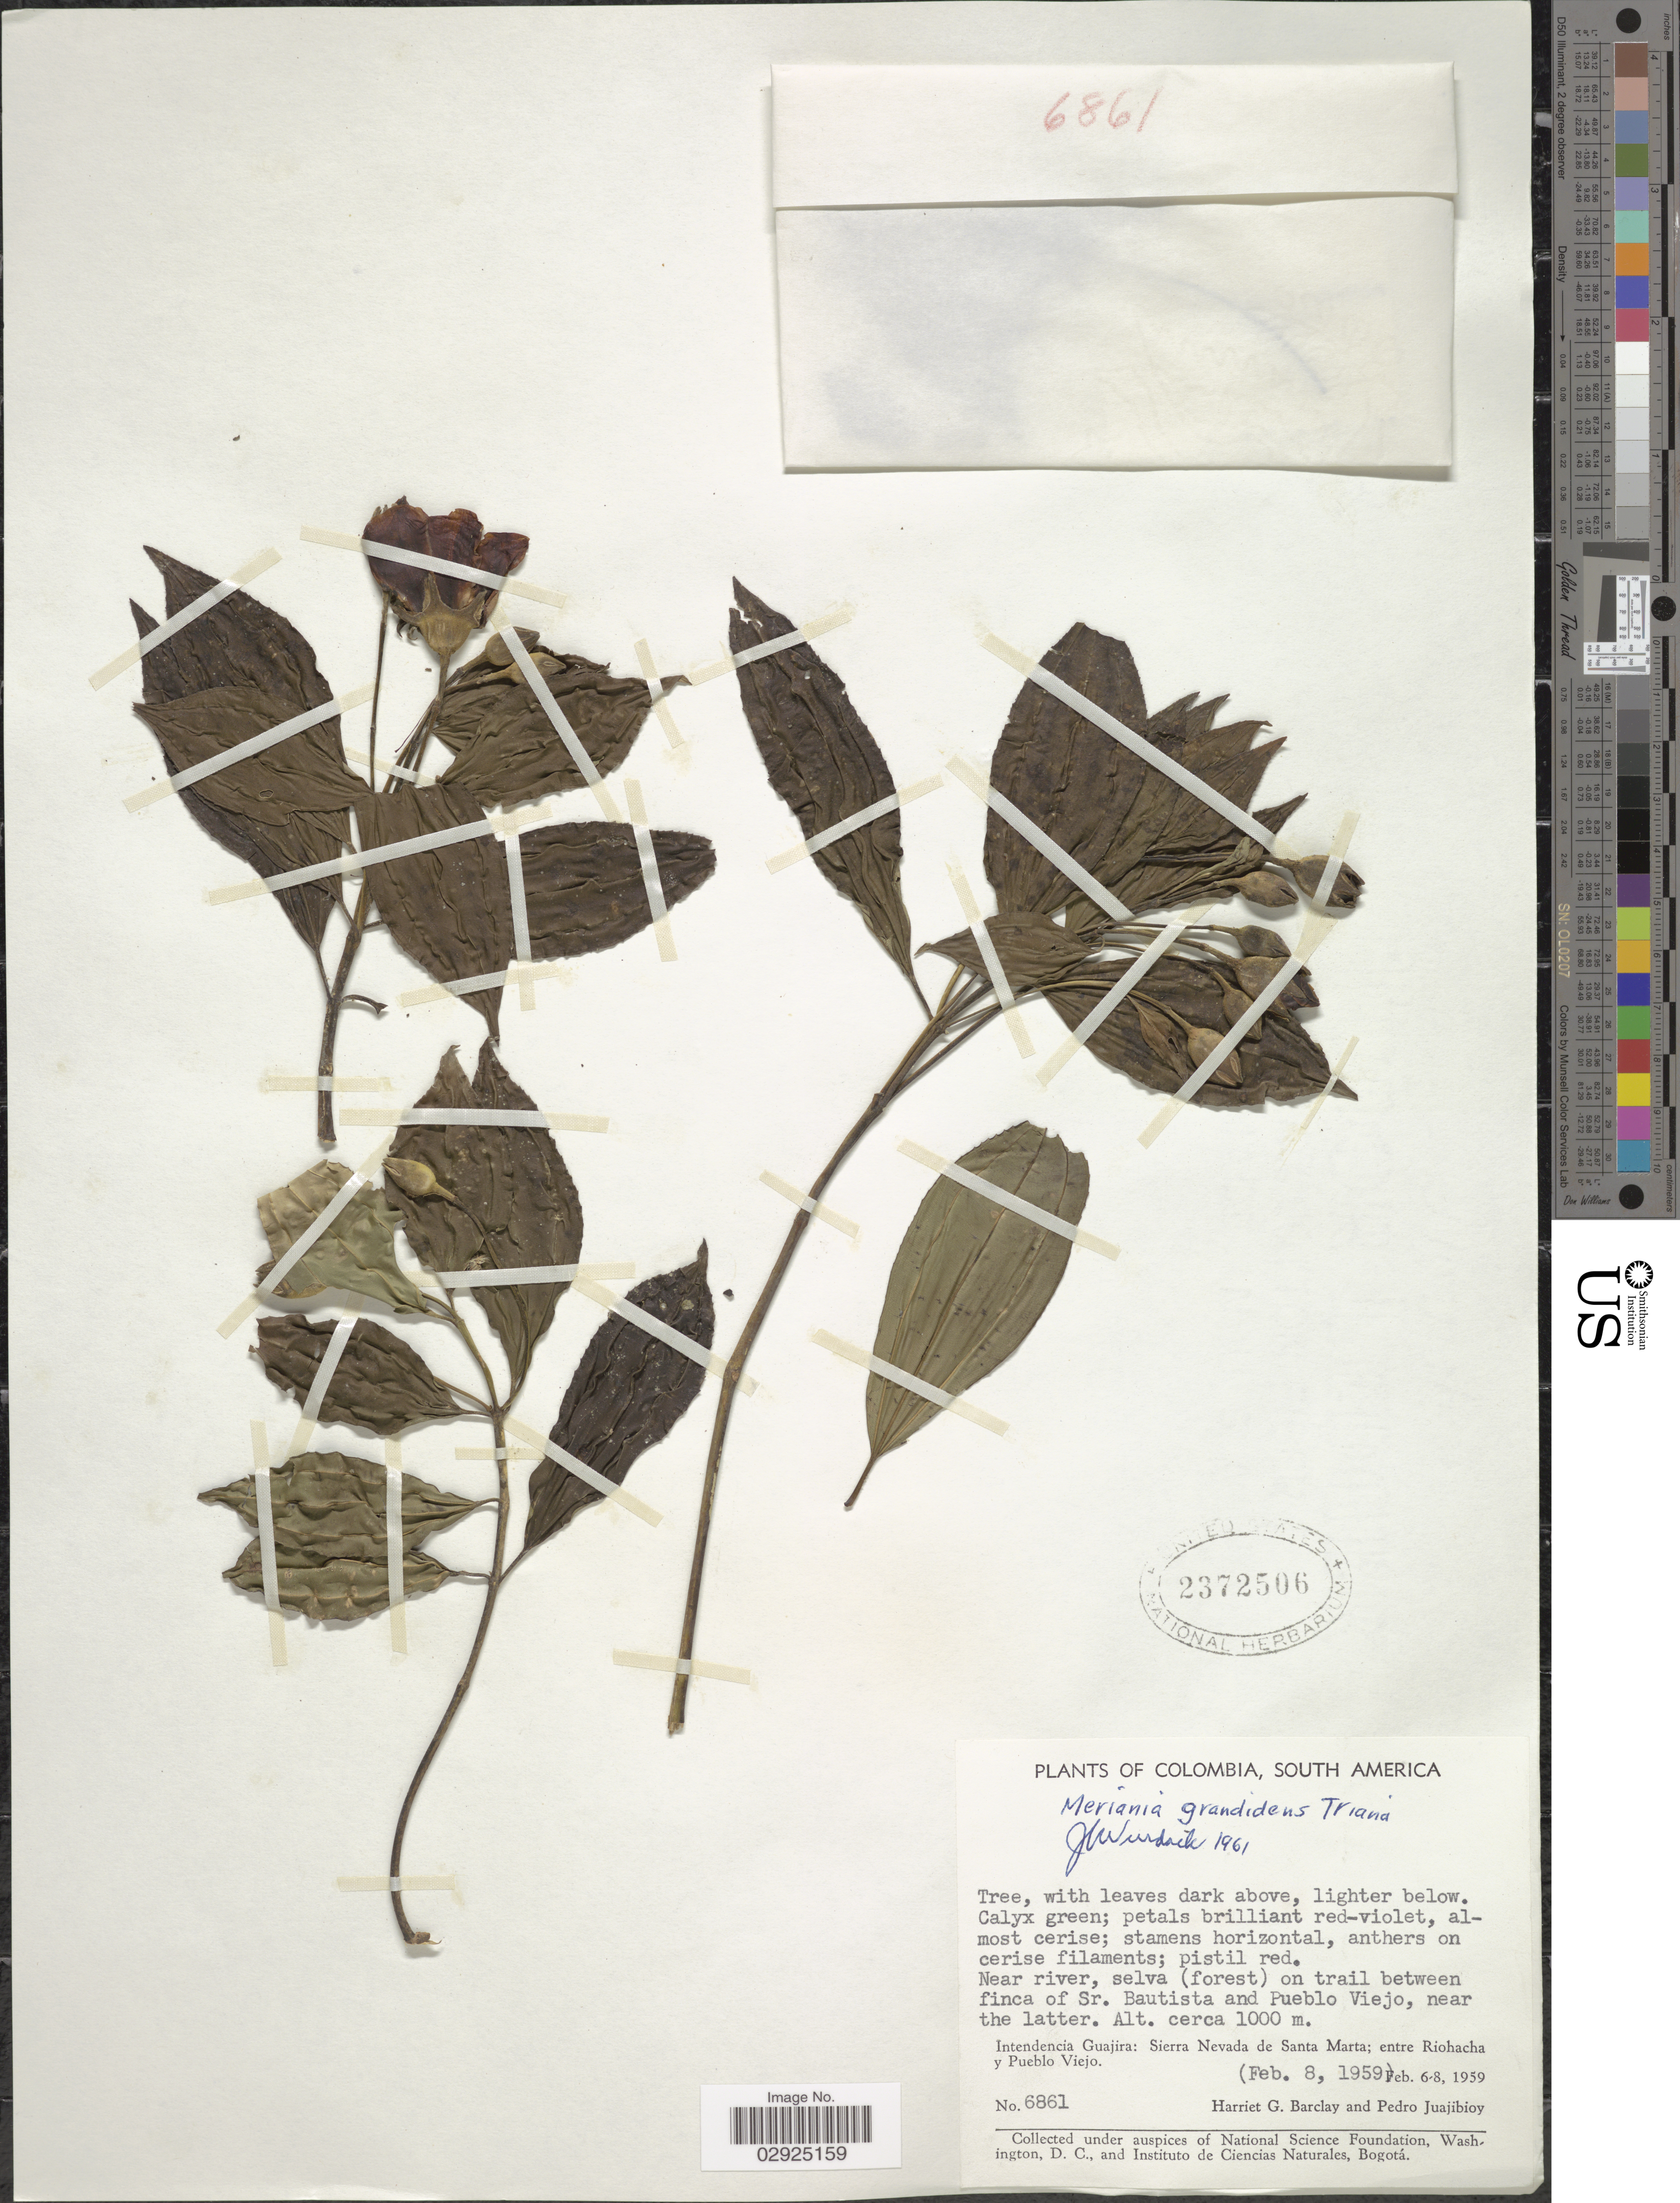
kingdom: Plantae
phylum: Tracheophyta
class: Magnoliopsida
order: Myrtales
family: Melastomataceae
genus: Meriania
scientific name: Meriania grandidens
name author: Triana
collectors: H. G. Barclay & P. Juajibioy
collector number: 6861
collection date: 1959-02-08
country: Colombia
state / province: La Guajira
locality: Near river, selva (forest) on trail between finca of Sr. Bautista and Pueblo Viejo, near the latter. Intendencia Guajira: Sierra Nevada de Santa Marta; entre Riohacha y Pueblo Viejo.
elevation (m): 1000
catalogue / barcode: US 2372506